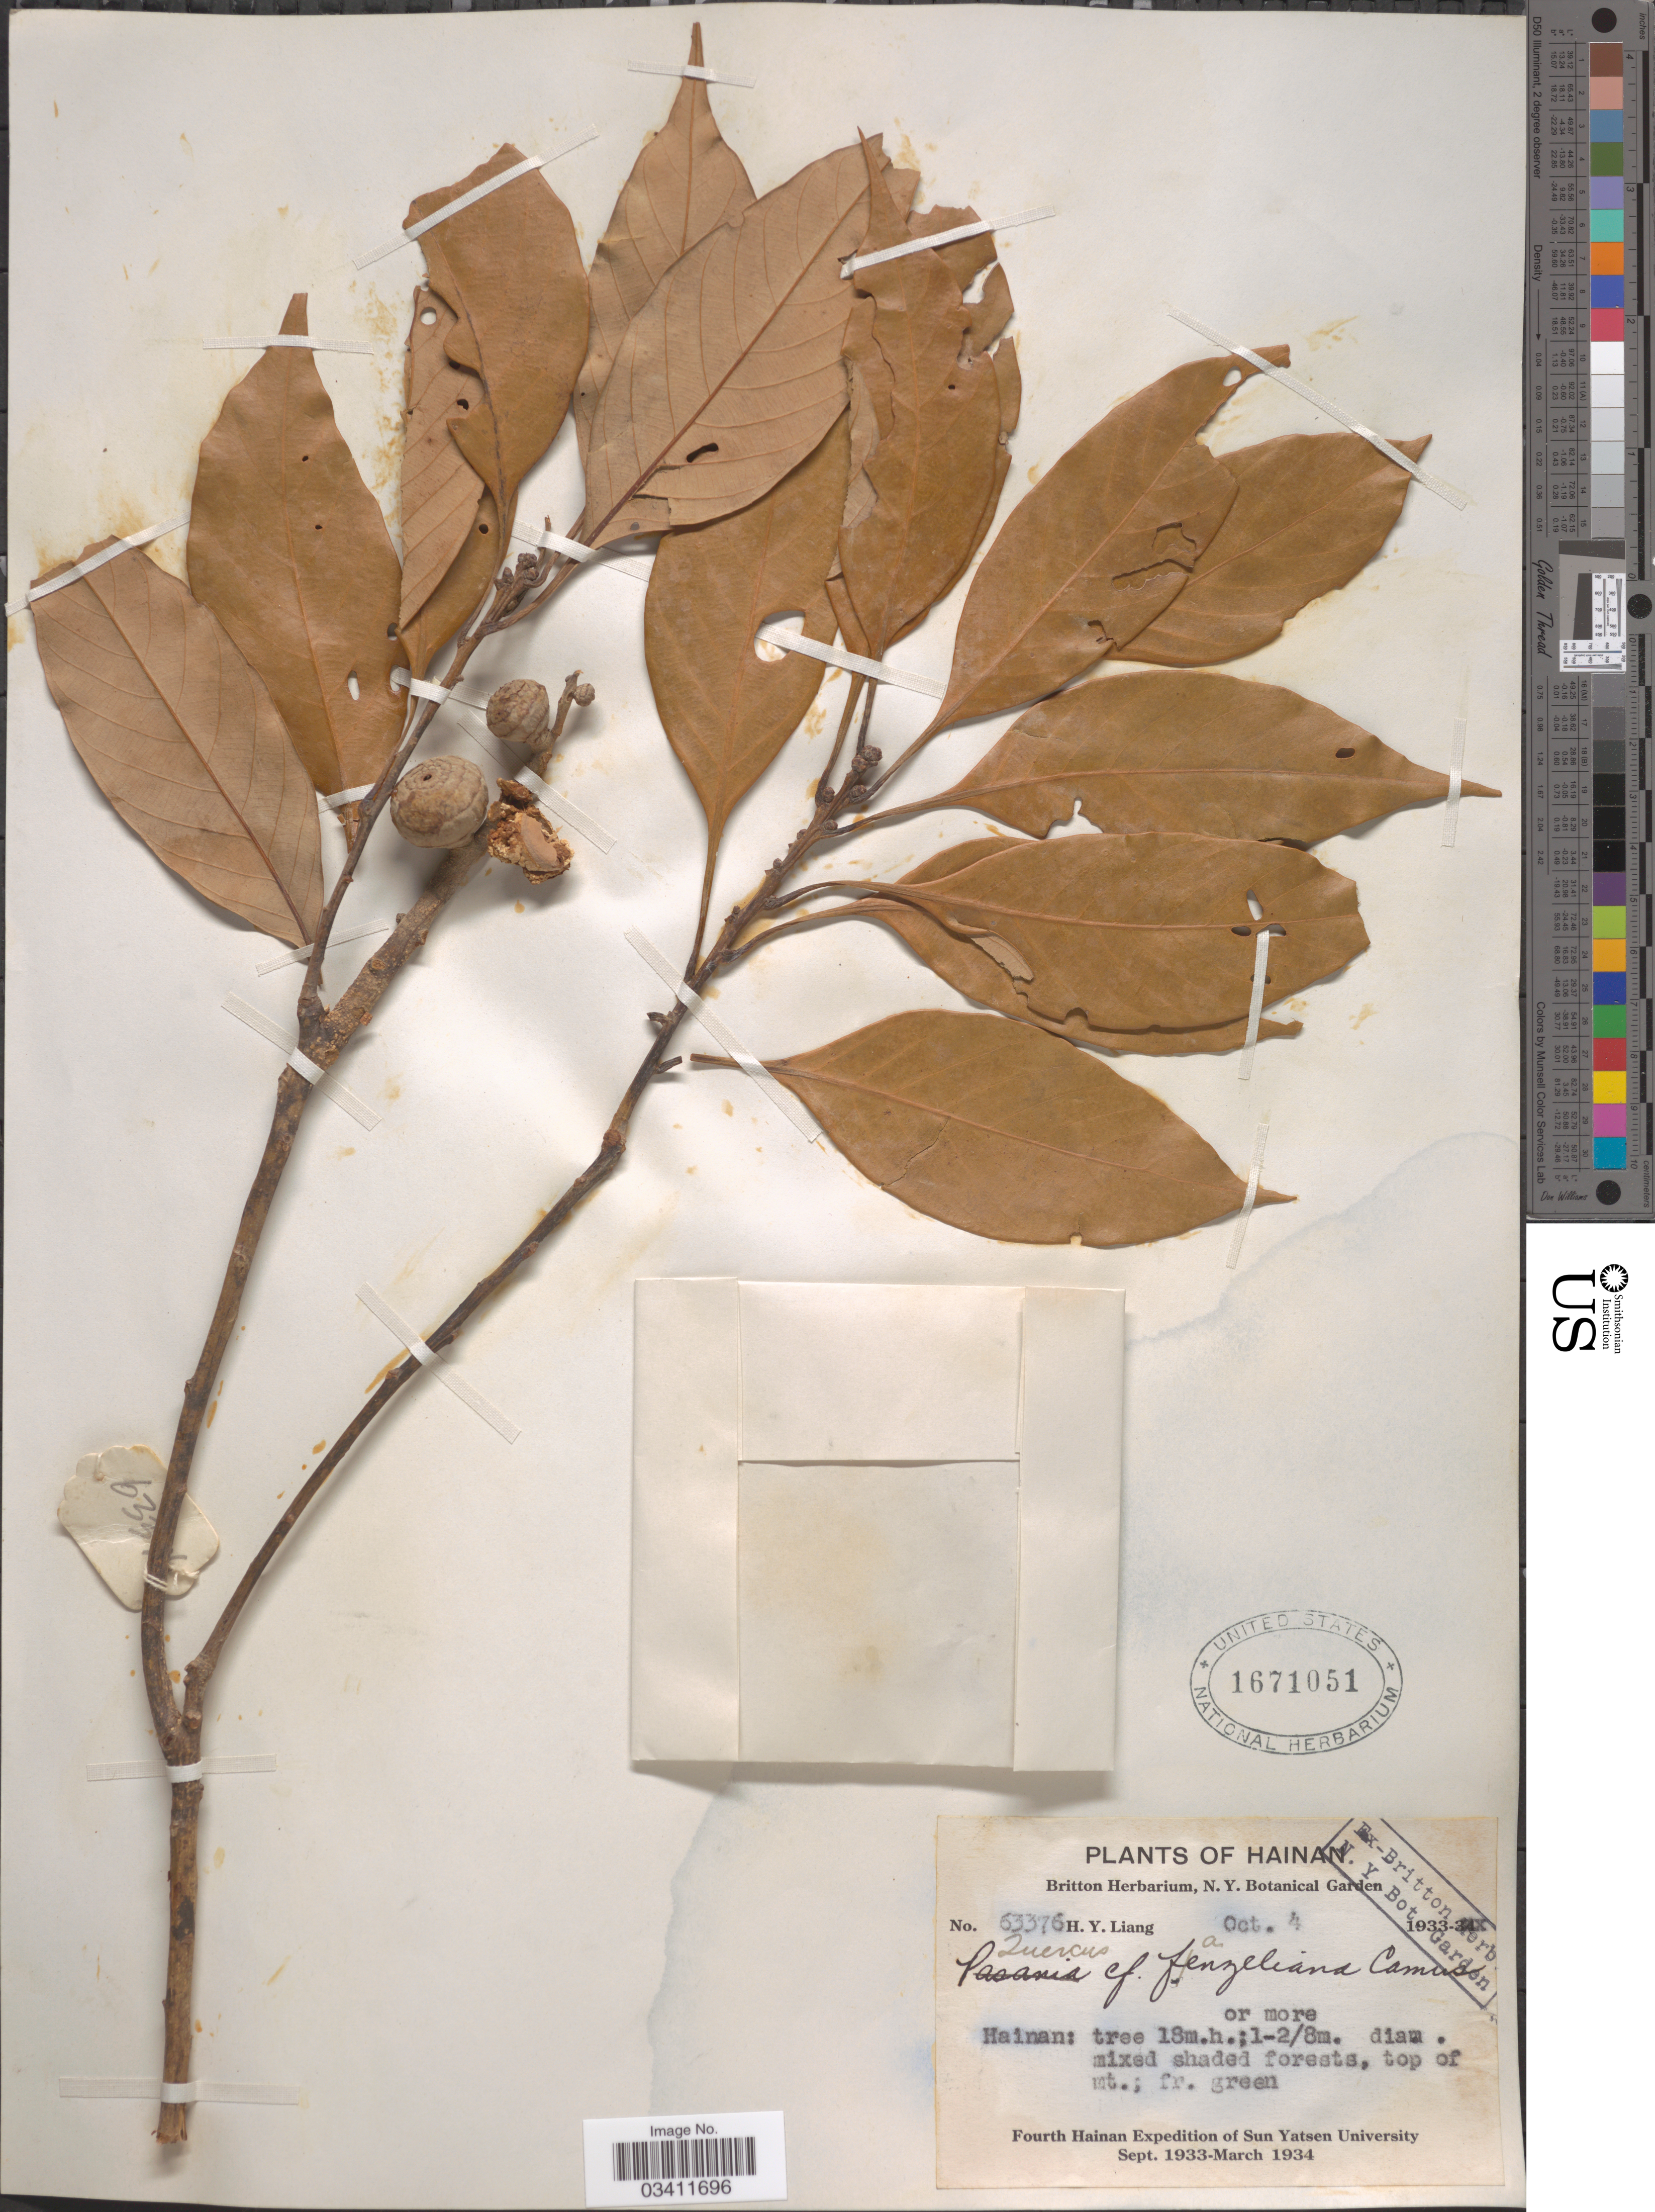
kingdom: Plantae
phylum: Tracheophyta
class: Magnoliopsida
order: Fagales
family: Fagaceae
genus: Quercus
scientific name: Quercus fenzeliana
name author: (A. Camus) Merr.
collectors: H. Y. Liang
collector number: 63376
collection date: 1933-10-04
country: China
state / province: Hainan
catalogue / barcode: US 1671051